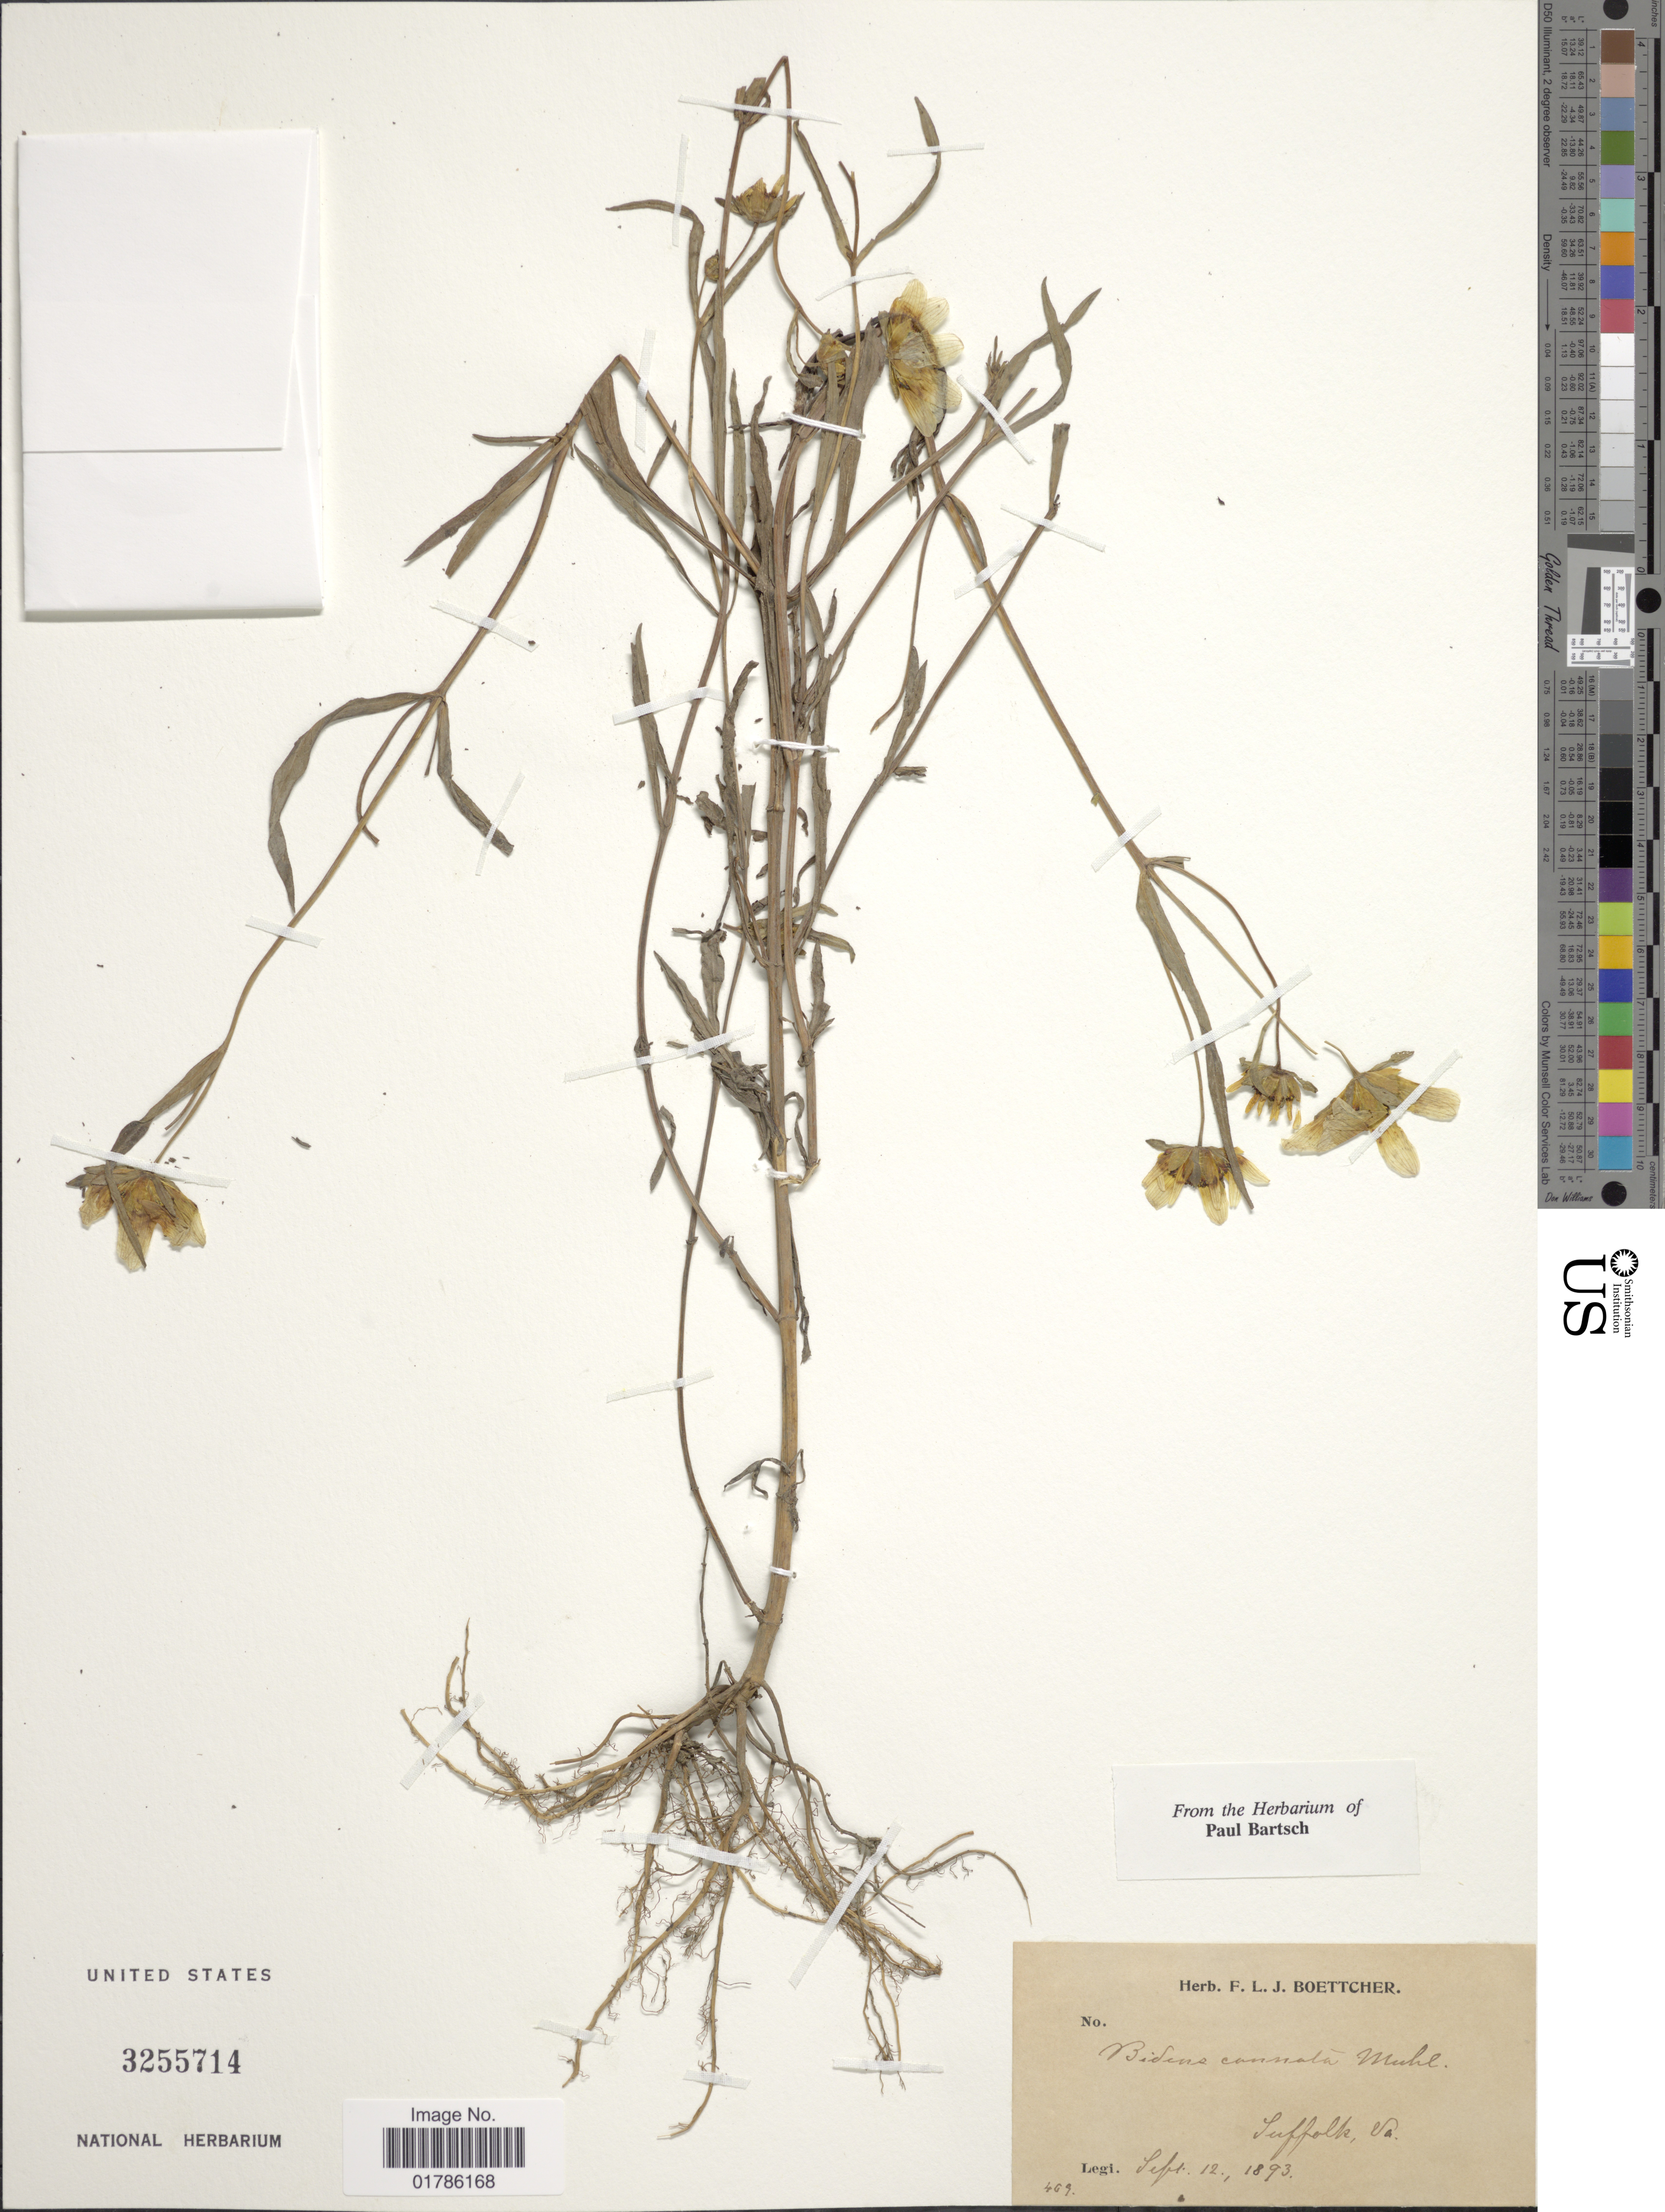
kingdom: Plantae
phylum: Tracheophyta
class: Magnoliopsida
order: Asterales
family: Asteraceae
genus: Bidens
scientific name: Bidens connata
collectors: ex herb. F. L. J. Boettcher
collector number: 469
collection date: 1893-09-12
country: United States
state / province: Virginia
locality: Suffolk, Va.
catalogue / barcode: US 3255714